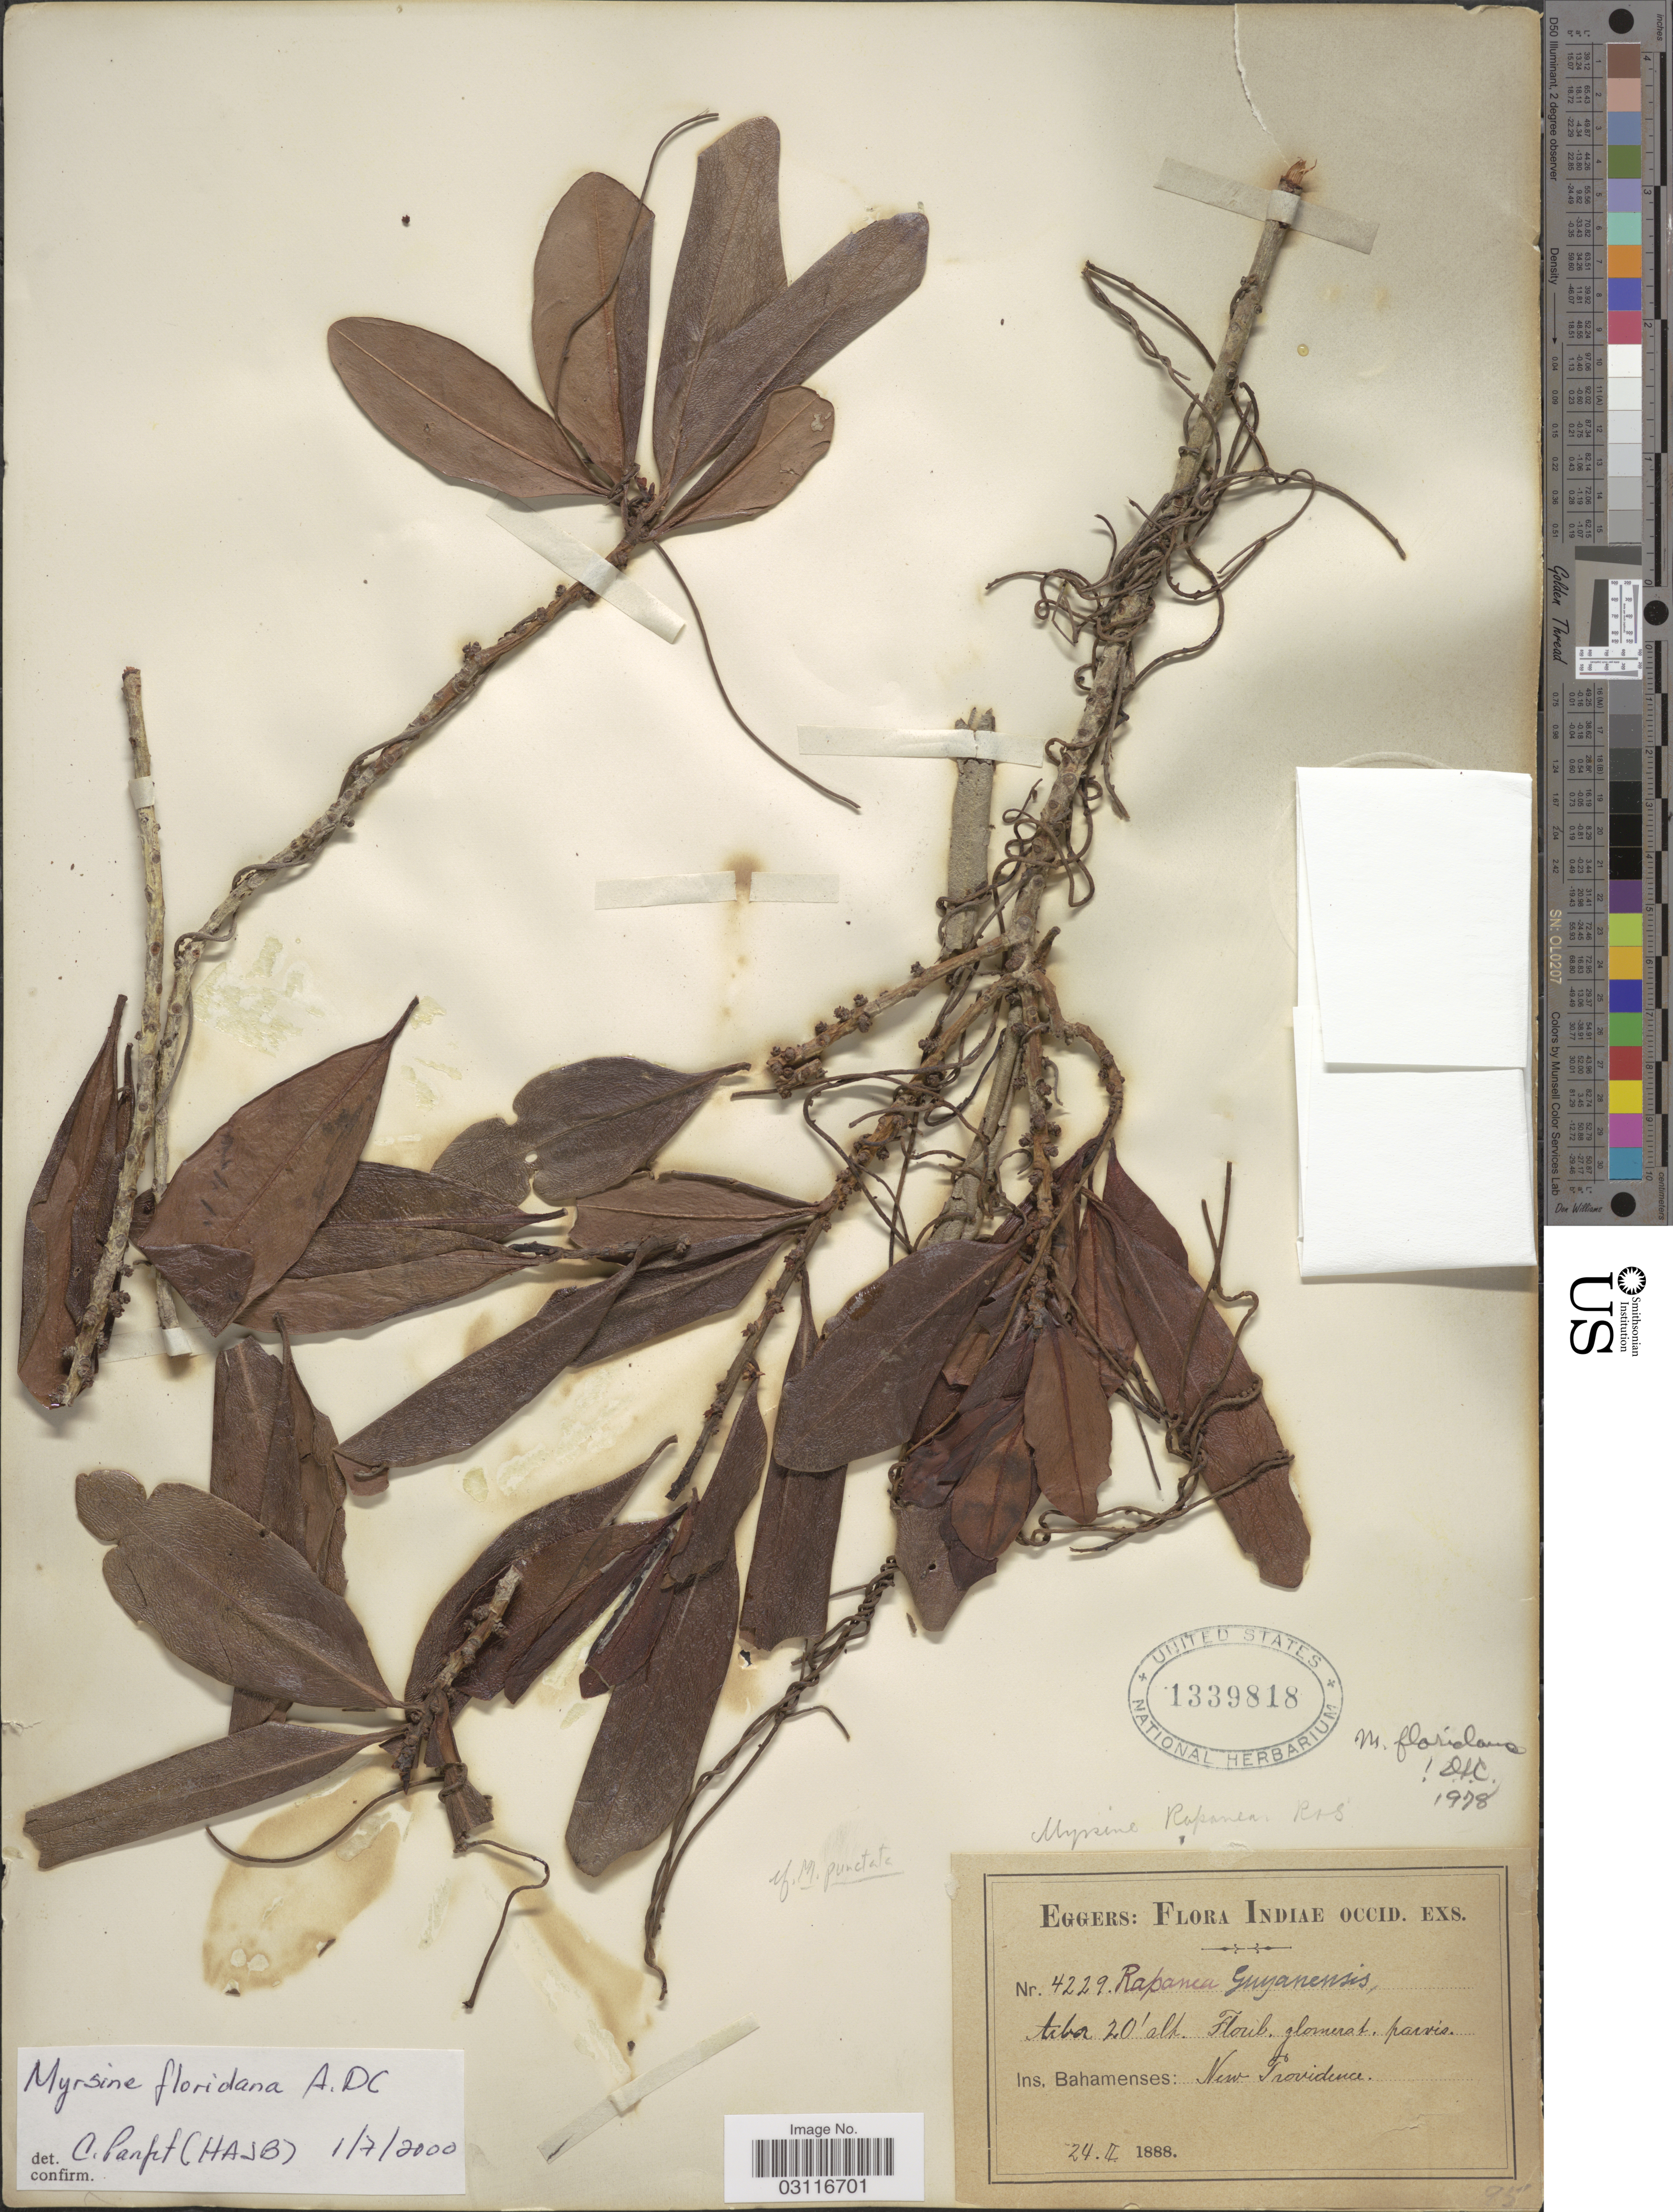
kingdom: Plantae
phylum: Tracheophyta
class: Magnoliopsida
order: Ericales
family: Primulaceae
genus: Myrsine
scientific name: Myrsine floridana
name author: A. DC.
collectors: -. Eggers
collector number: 4229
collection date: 1888-02-24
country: Bahamas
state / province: New Providence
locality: Indiae occid. Ins. Bahamenses.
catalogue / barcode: US 1339818